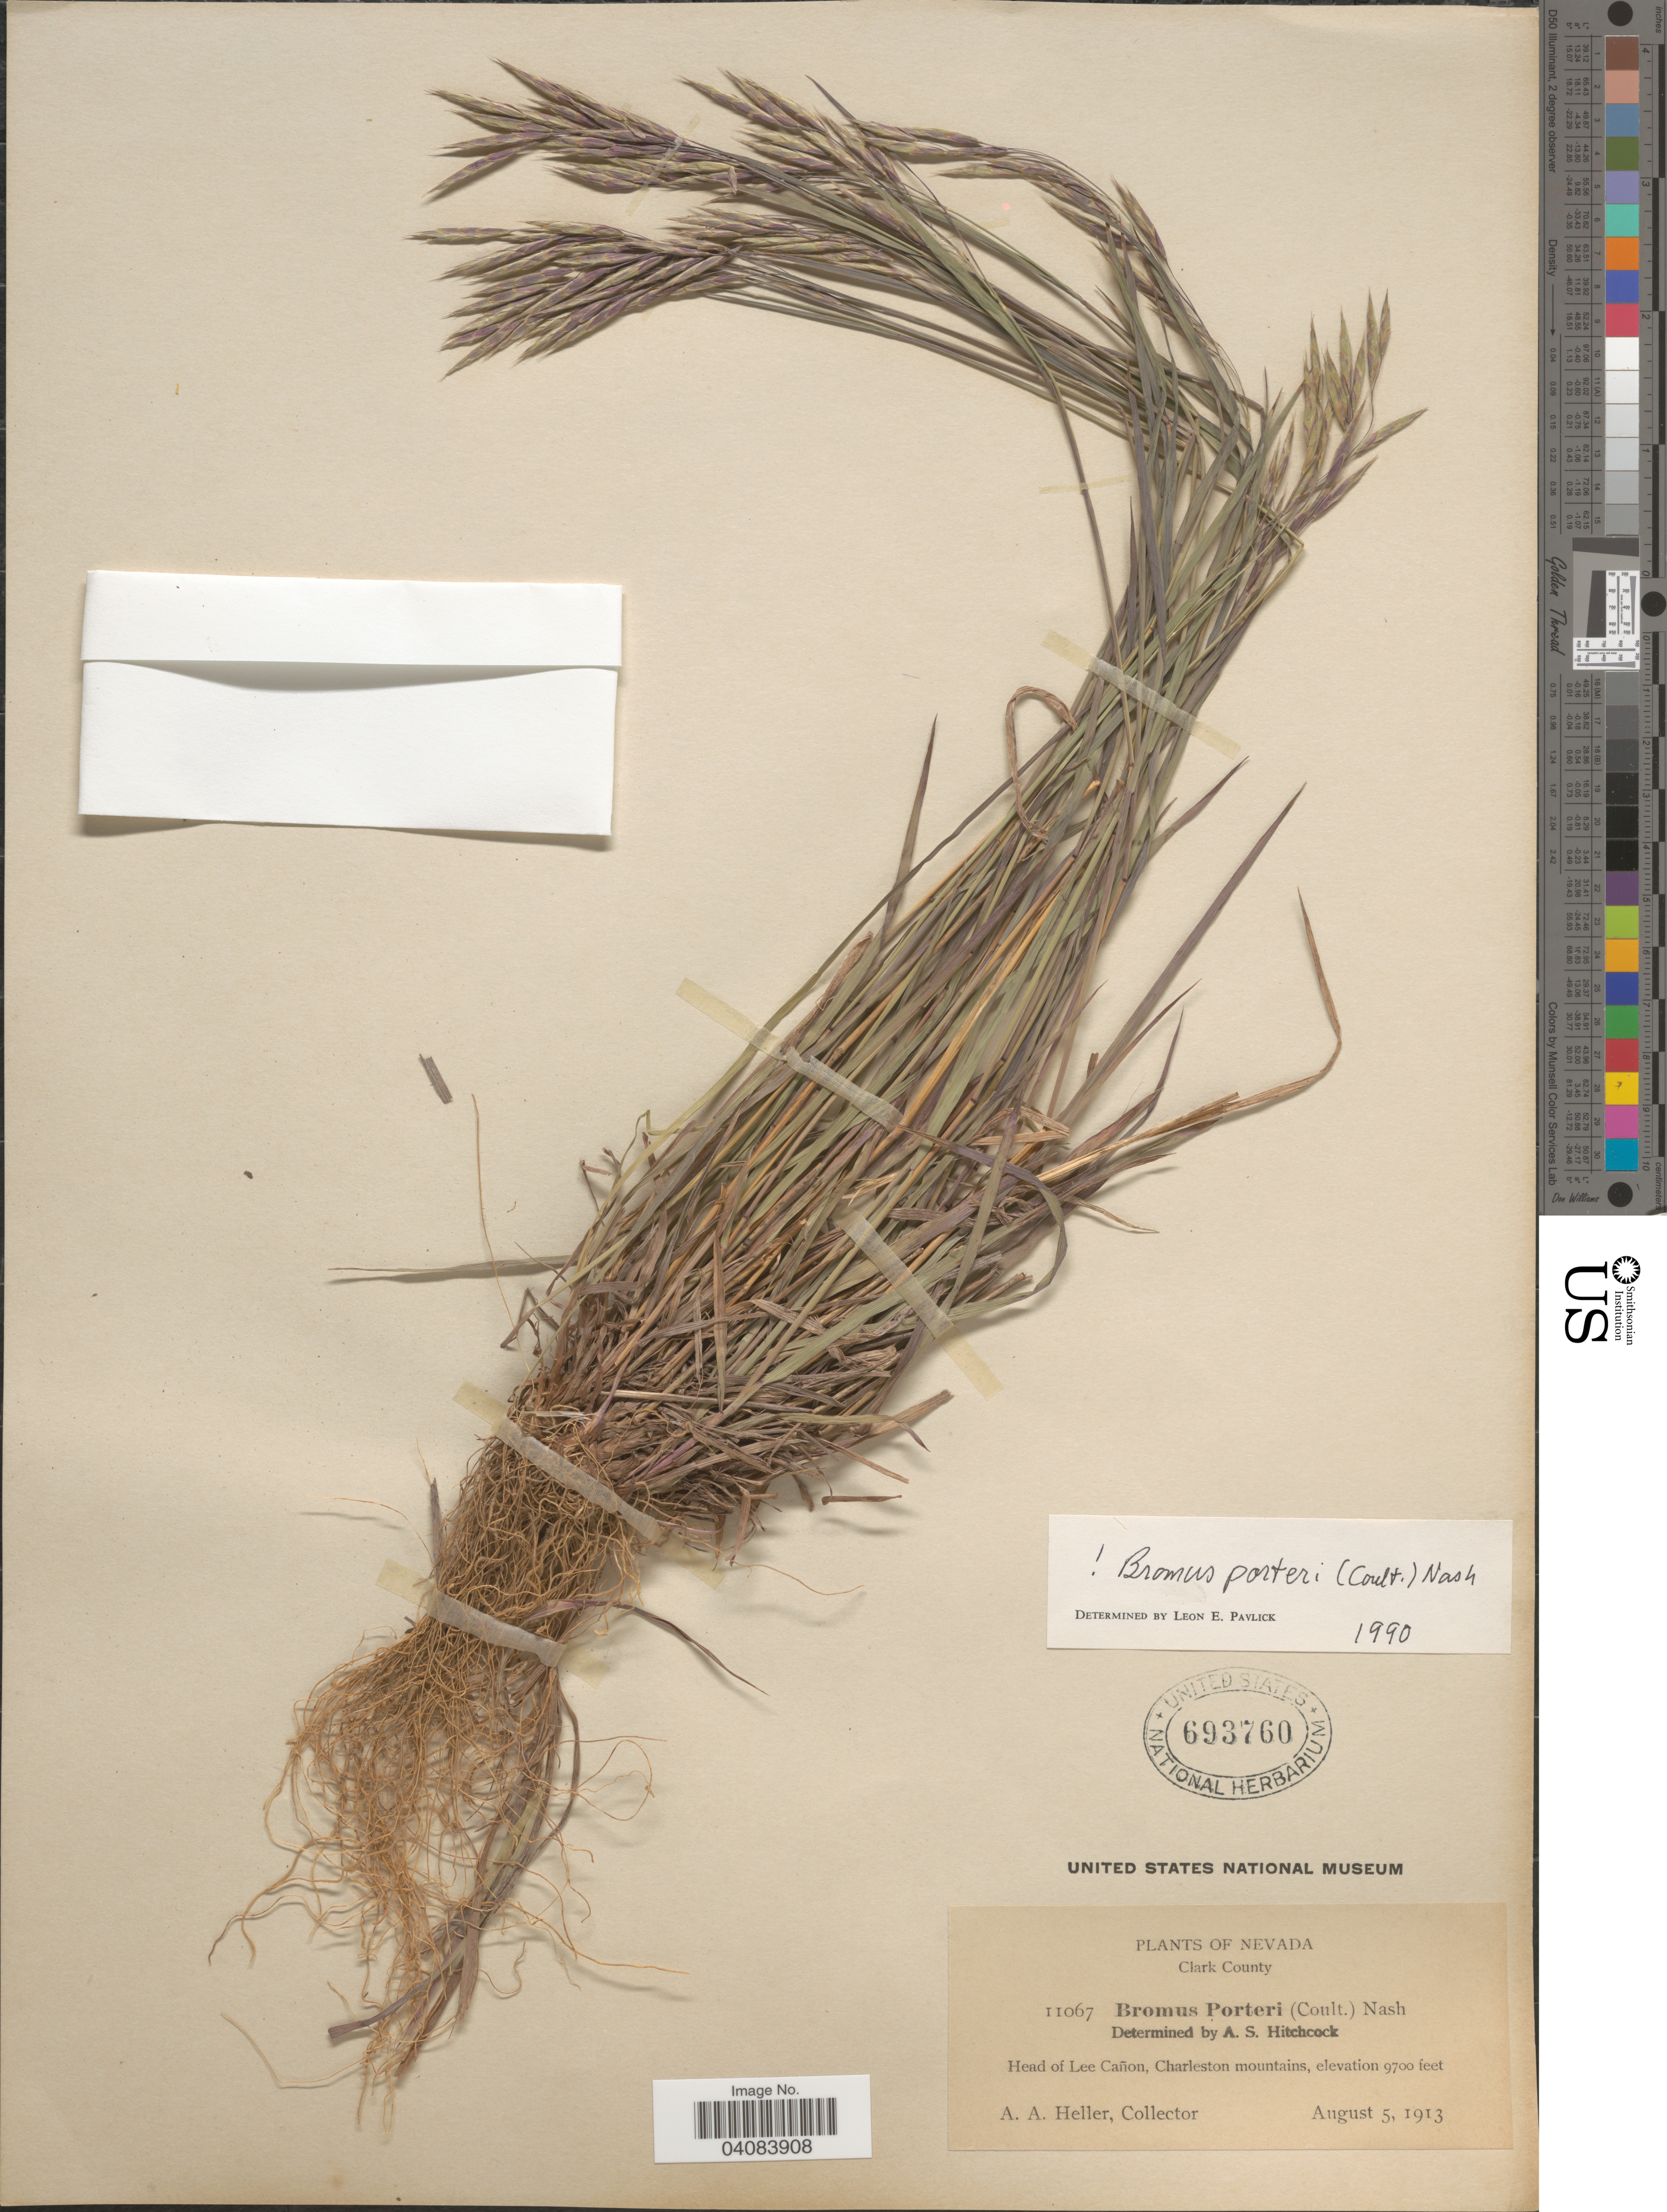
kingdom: Plantae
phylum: Tracheophyta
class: Liliopsida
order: Poales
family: Poaceae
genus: Bromus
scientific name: Bromus porteri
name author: (J.M. Coult.) Nash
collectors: A. A. Heller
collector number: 11067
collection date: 1913-08-05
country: United States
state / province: Nevada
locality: Clark County. Head of Lee Cañon, Charleston mountains.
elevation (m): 2957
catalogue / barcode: US 693760